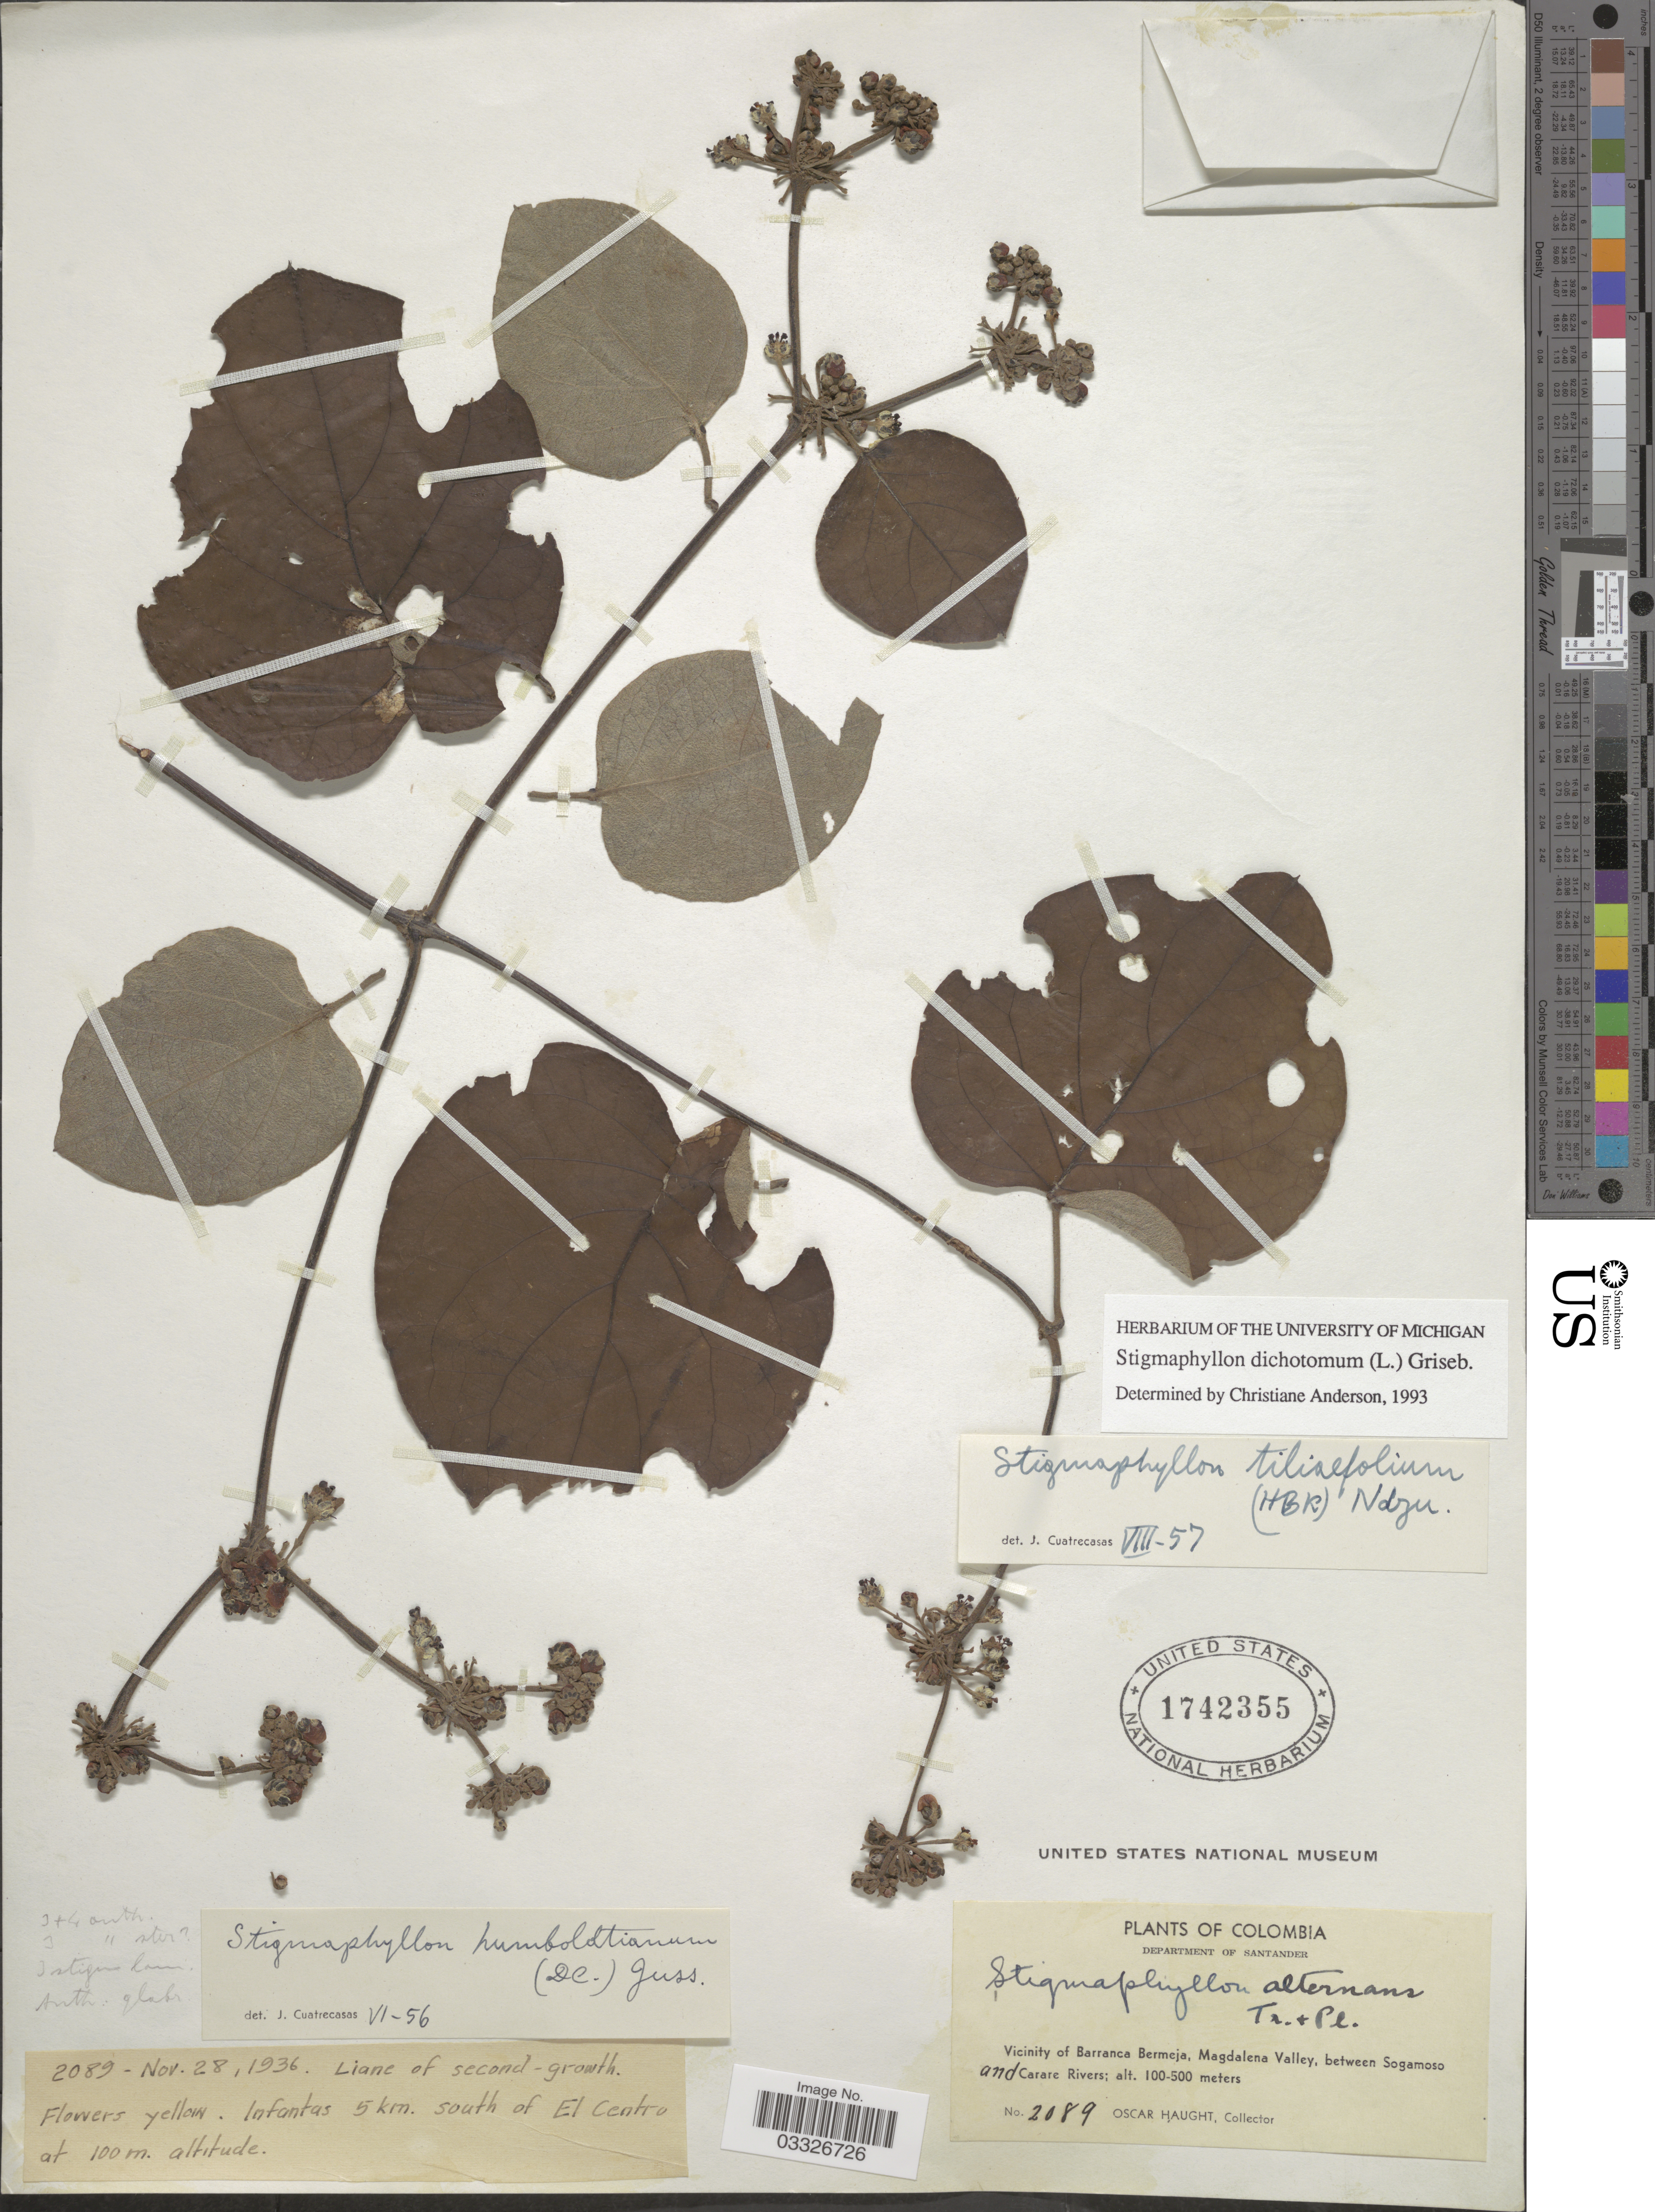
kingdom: Plantae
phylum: Tracheophyta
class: Magnoliopsida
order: Malpighiales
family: Malpighiaceae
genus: Stigmaphyllon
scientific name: Stigmaphyllon dichotomum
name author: Griseb.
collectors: O. Haught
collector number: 2089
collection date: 1936-11-28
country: Colombia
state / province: Santander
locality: Department of Santander. Infantas 5 km. south of El Centro. Vicinity of Barranca Bermeja, Magdalena Valley, between Sogamoso and Carare Rivers.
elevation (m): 100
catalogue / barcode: US 1742355